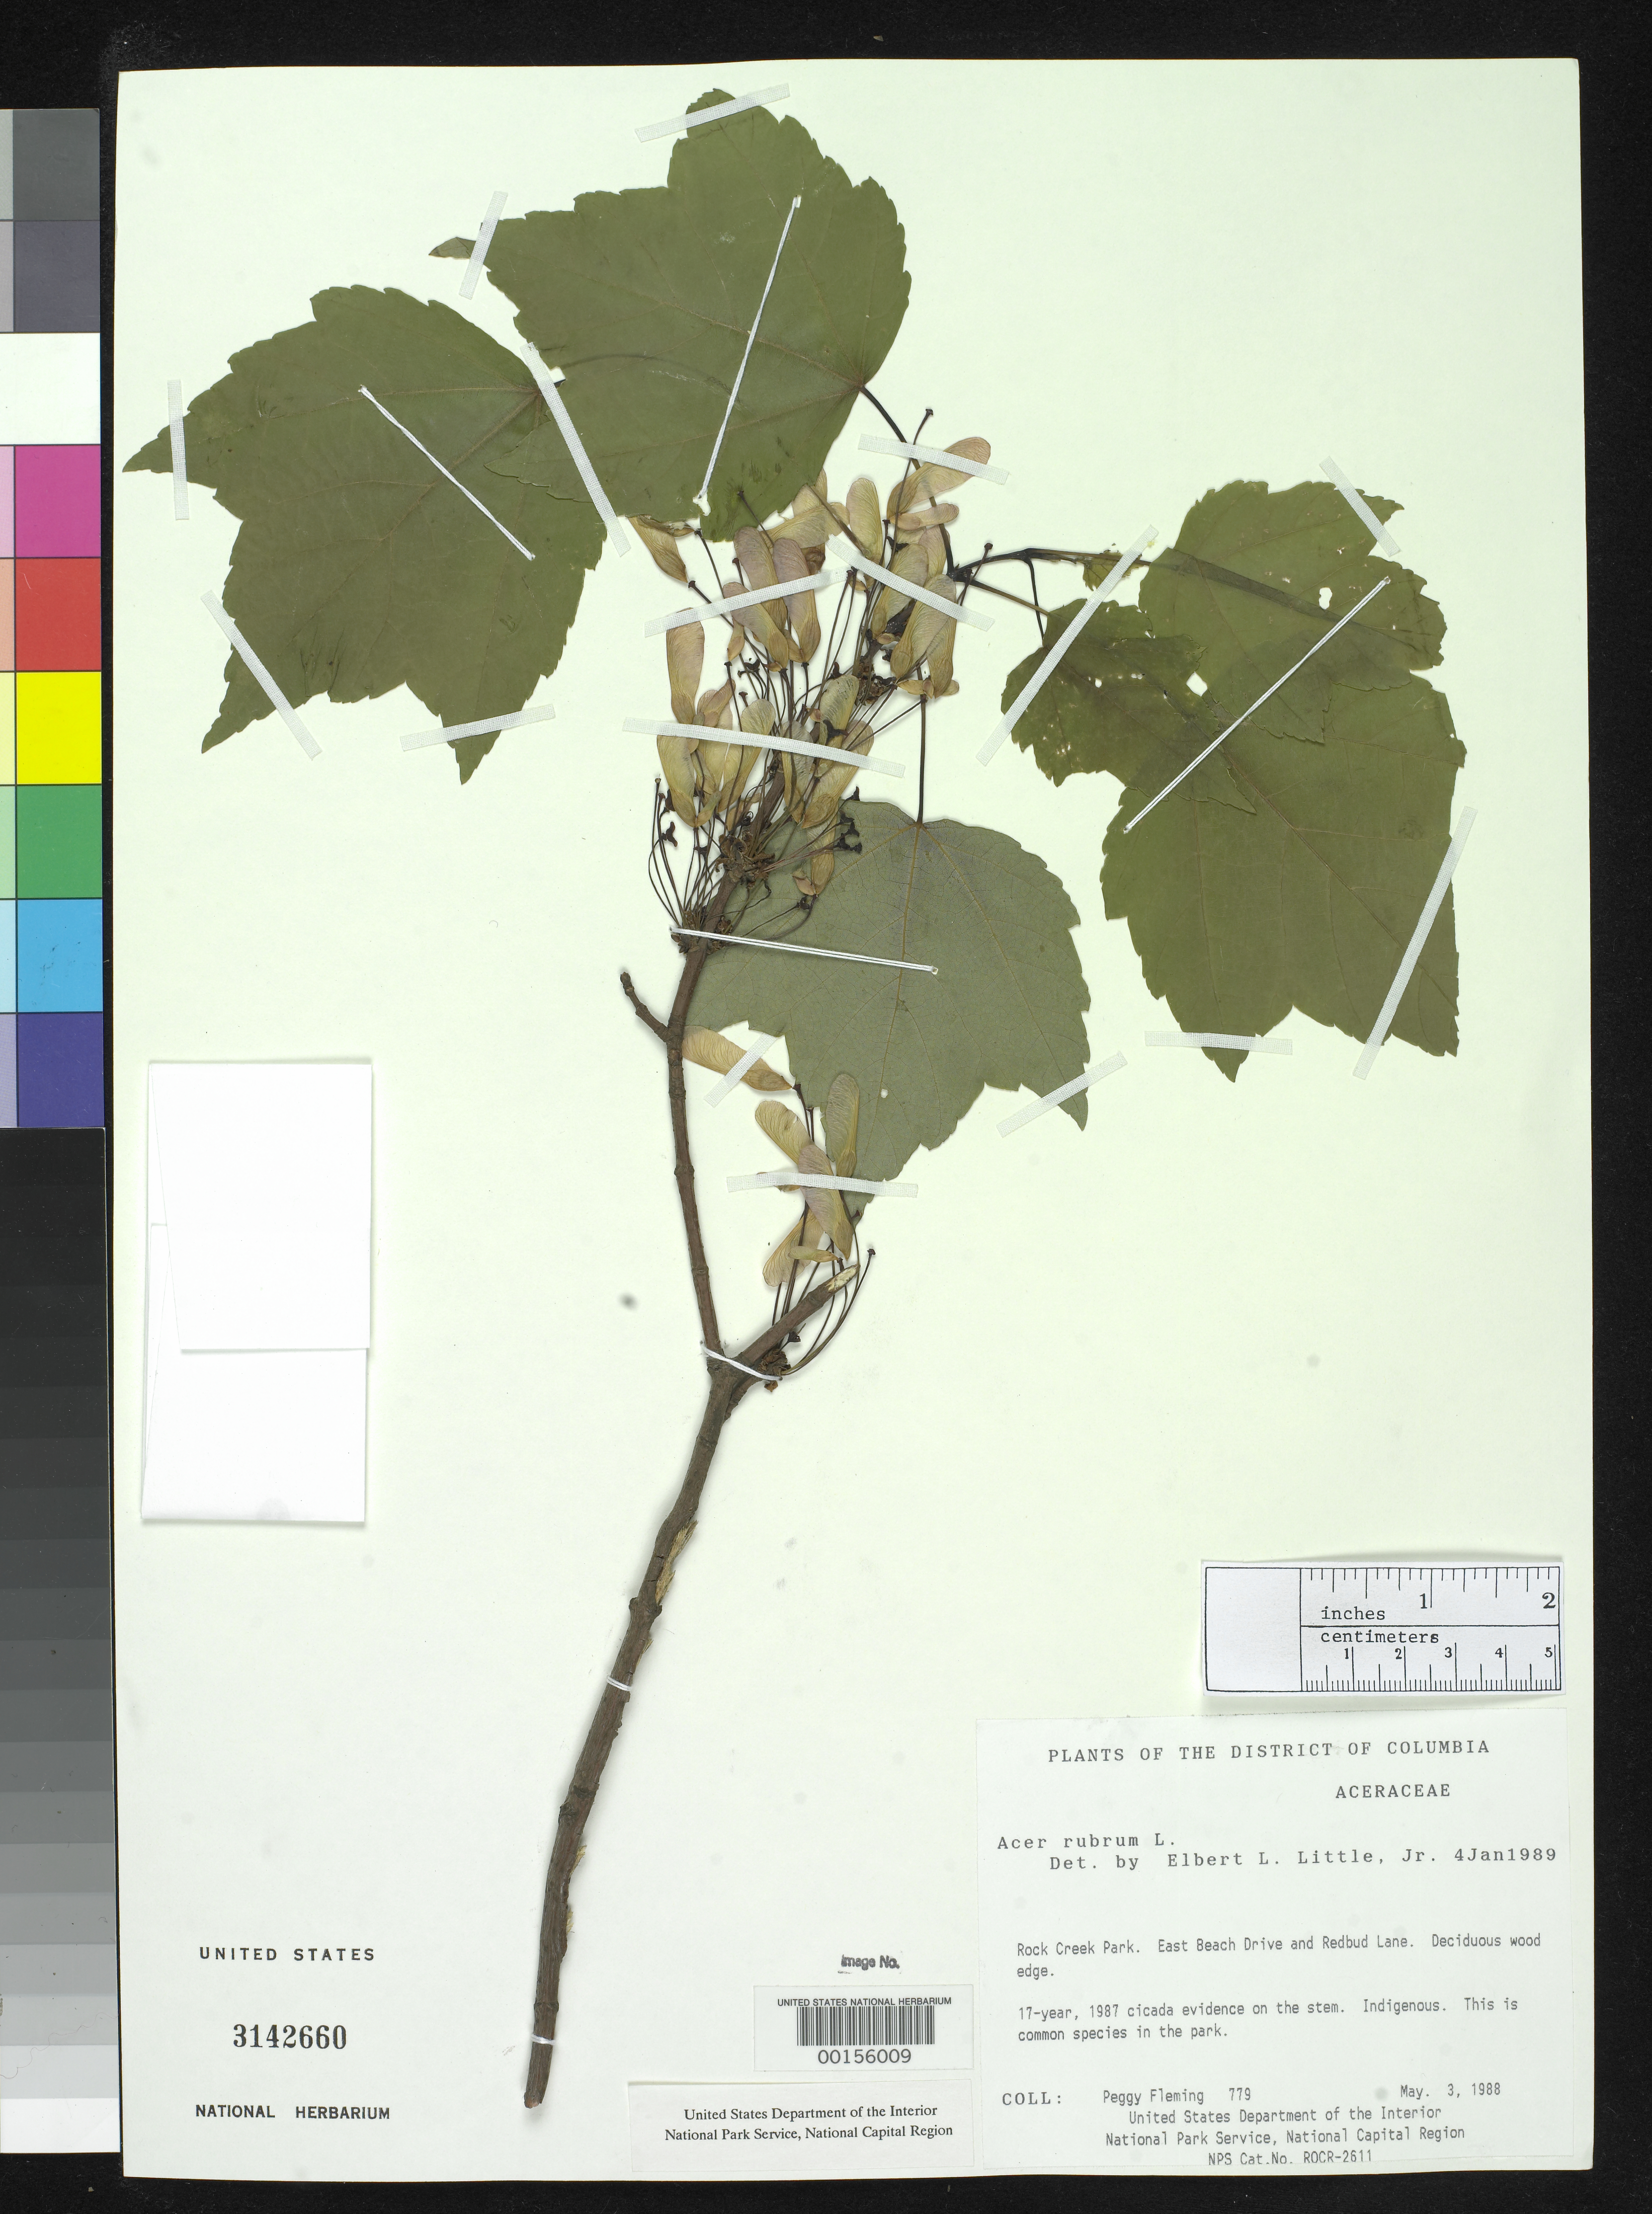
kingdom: Plantae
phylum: Tracheophyta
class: Magnoliopsida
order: Sapindales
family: Sapindaceae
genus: Acer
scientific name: Acer rubrum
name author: L.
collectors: P. Fleming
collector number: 779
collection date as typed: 03 May 1988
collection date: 1988-05-03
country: United States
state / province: District of Columbia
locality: Rock Creek Park, E Beach Drive at Redbud Lane Rock Creek Park & vicinity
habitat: Deciduous woodedge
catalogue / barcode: US 3142660